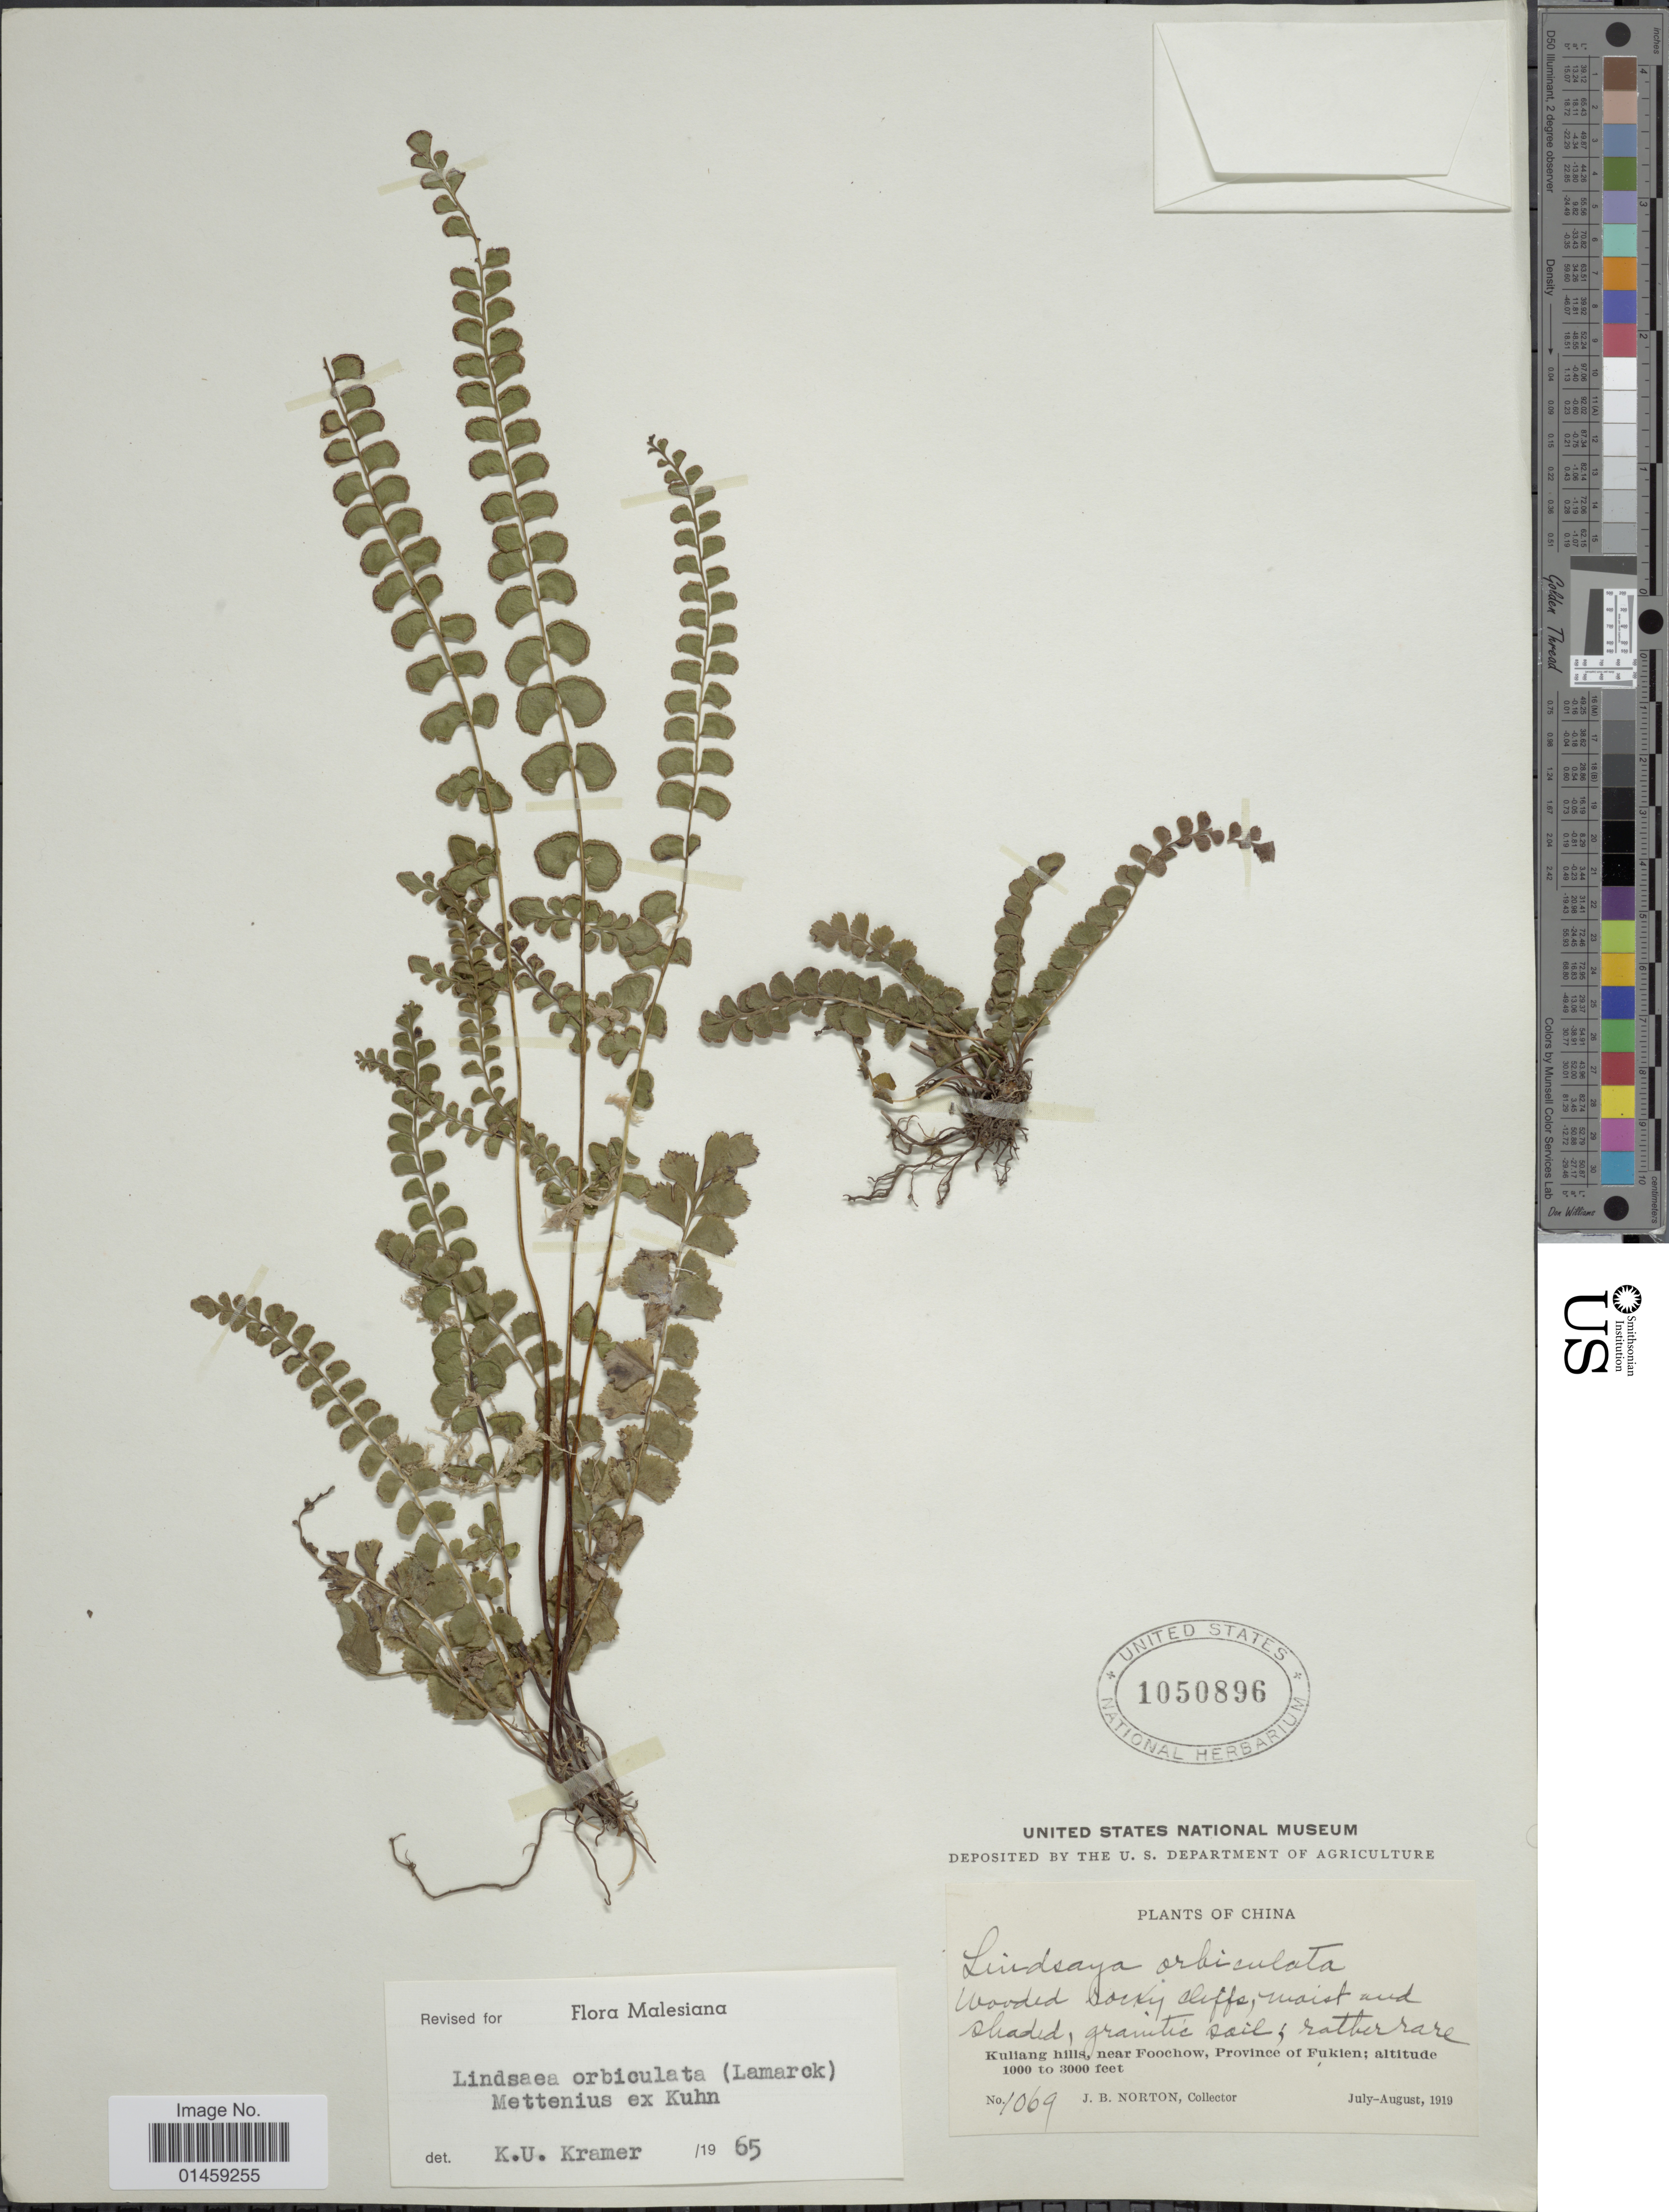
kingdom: Plantae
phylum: Tracheophyta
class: Polypodiopsida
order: Polypodiales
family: Lindsaeaceae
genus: Lindsaea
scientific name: Lindsaea orbiculata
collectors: J. B. Norton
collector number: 1069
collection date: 1919-07/1919-08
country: China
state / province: Fujian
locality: Kuliang hills, near Foochow, Province of Fukien.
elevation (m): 305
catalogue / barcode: US 1050896